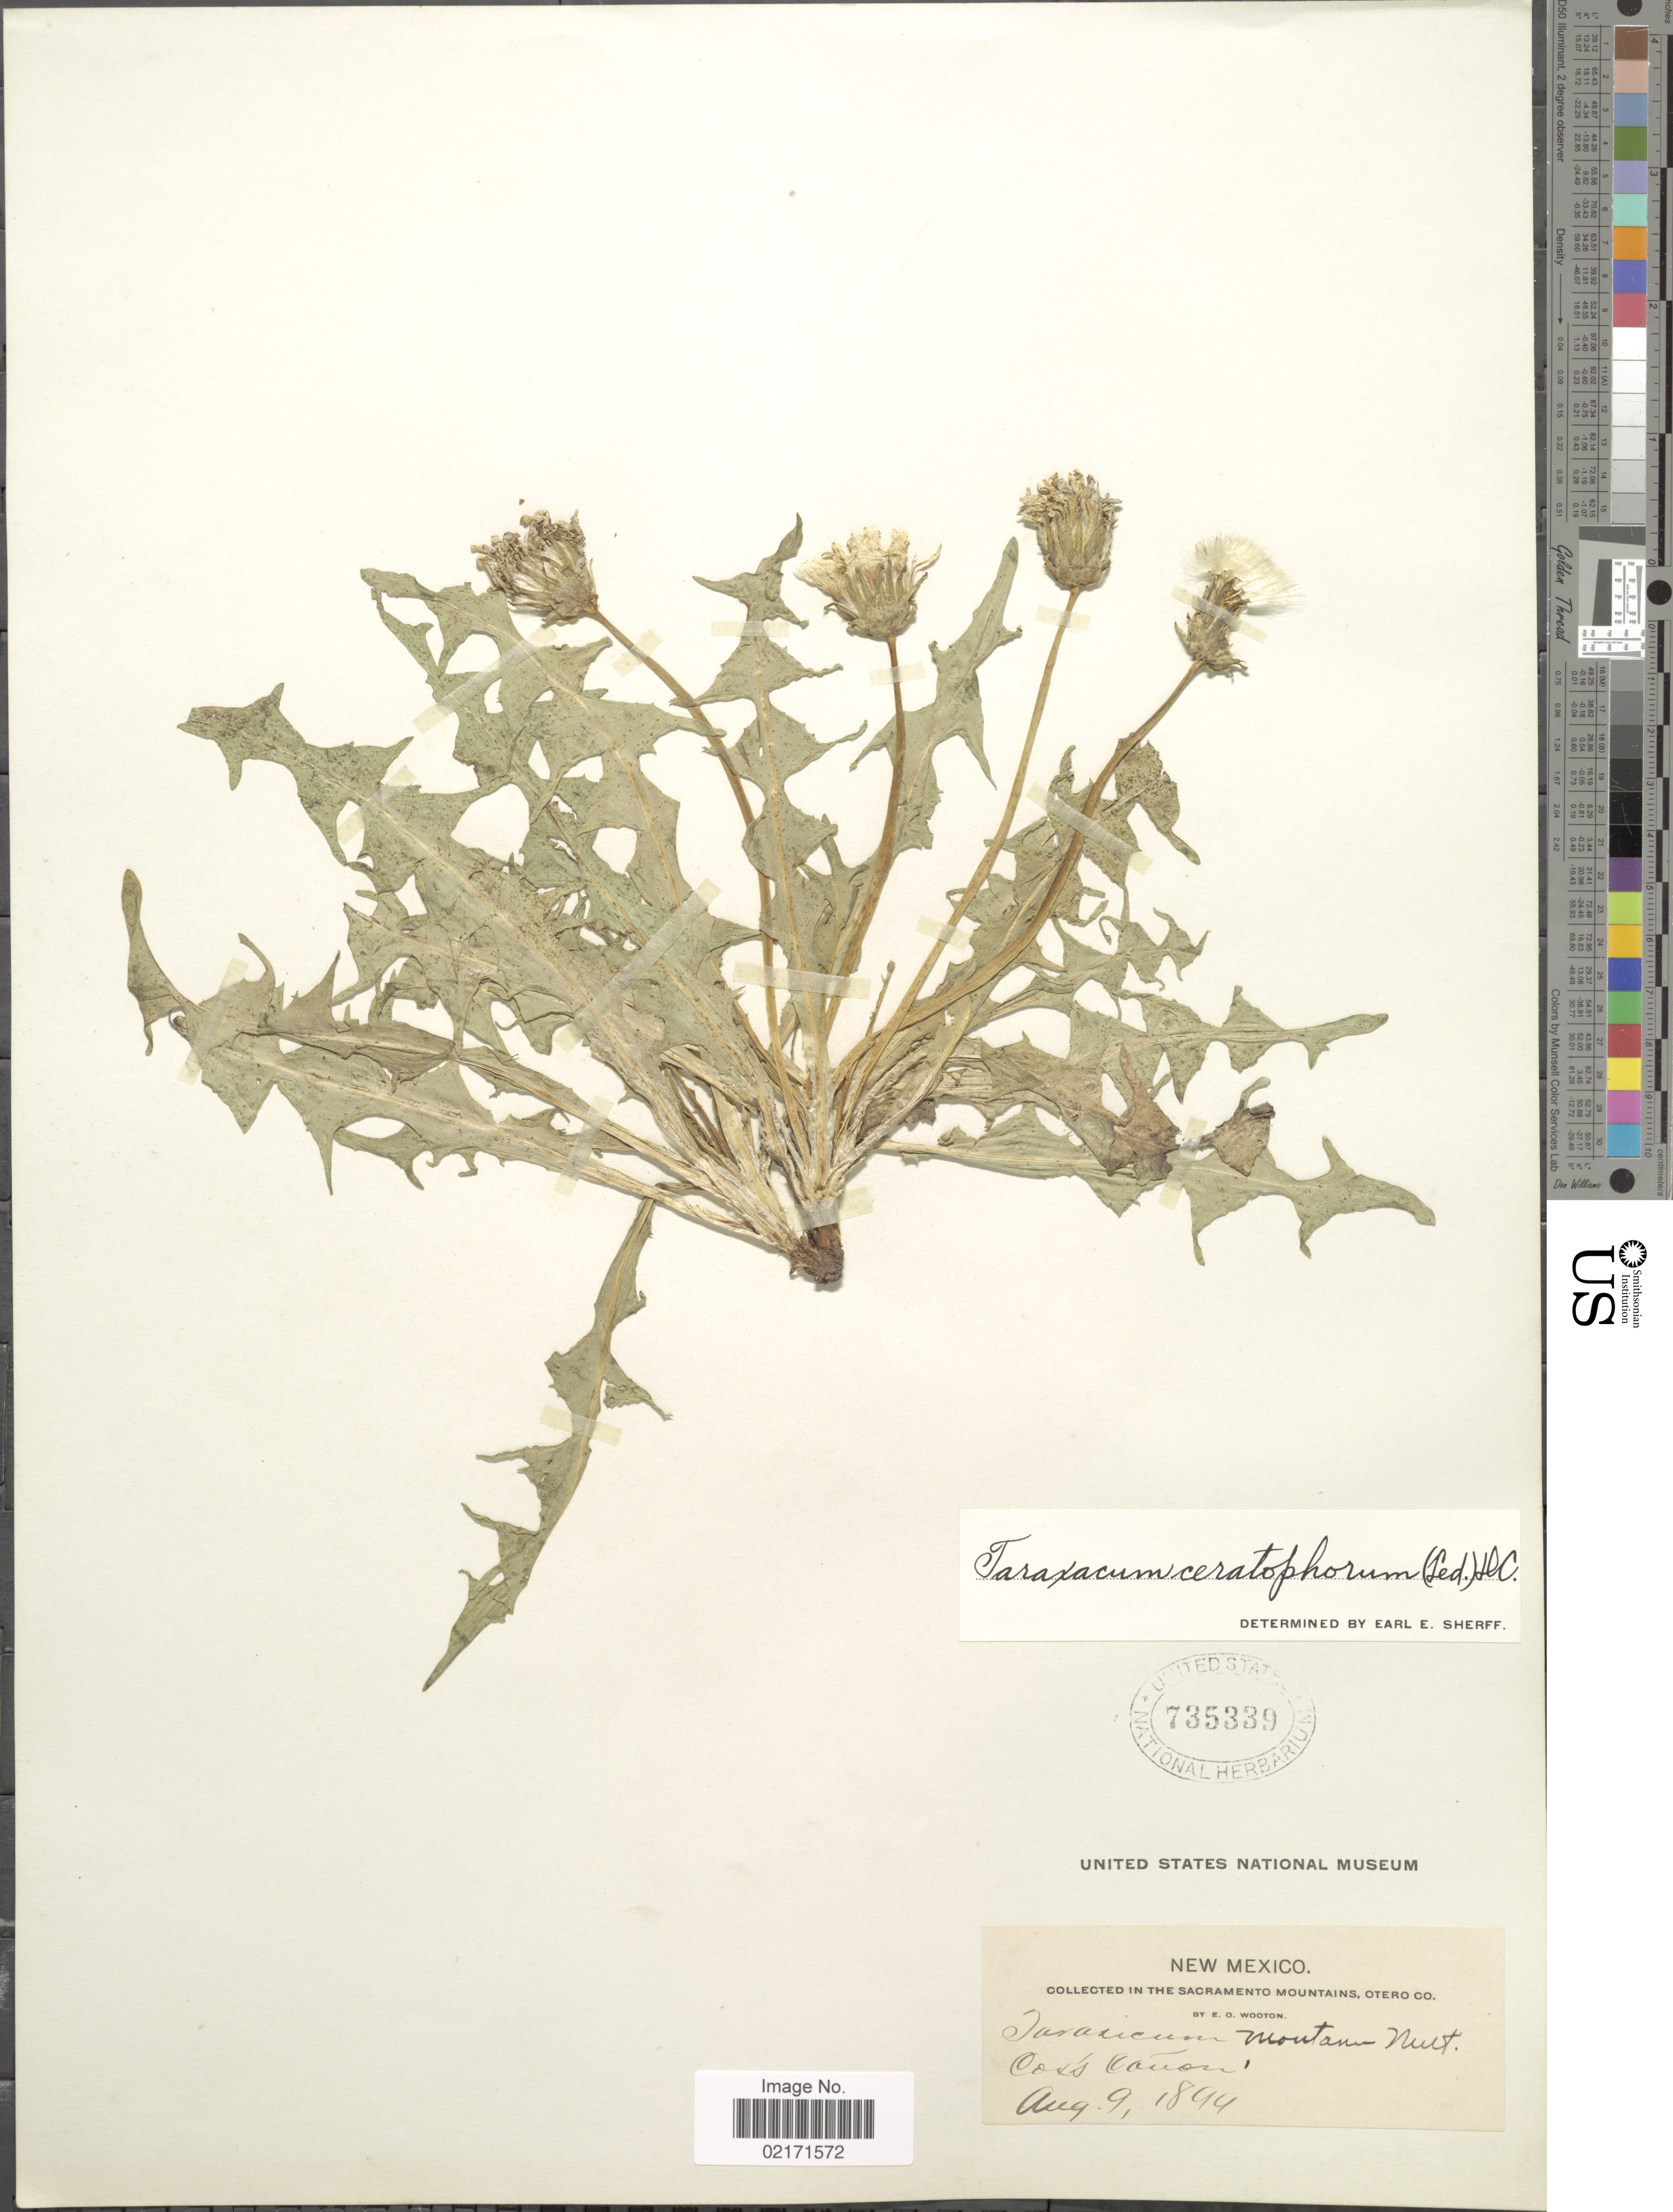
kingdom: Plantae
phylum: Tracheophyta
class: Magnoliopsida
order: Asterales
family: Asteraceae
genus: Taraxacum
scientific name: Taraxacum ceratophorum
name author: (Ledeb.) DC.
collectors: E. O. Wooton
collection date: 1899-08-09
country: United States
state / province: New Mexico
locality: The Sacramento Mountains, Otero Co., Cox's Canon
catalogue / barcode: US 735339